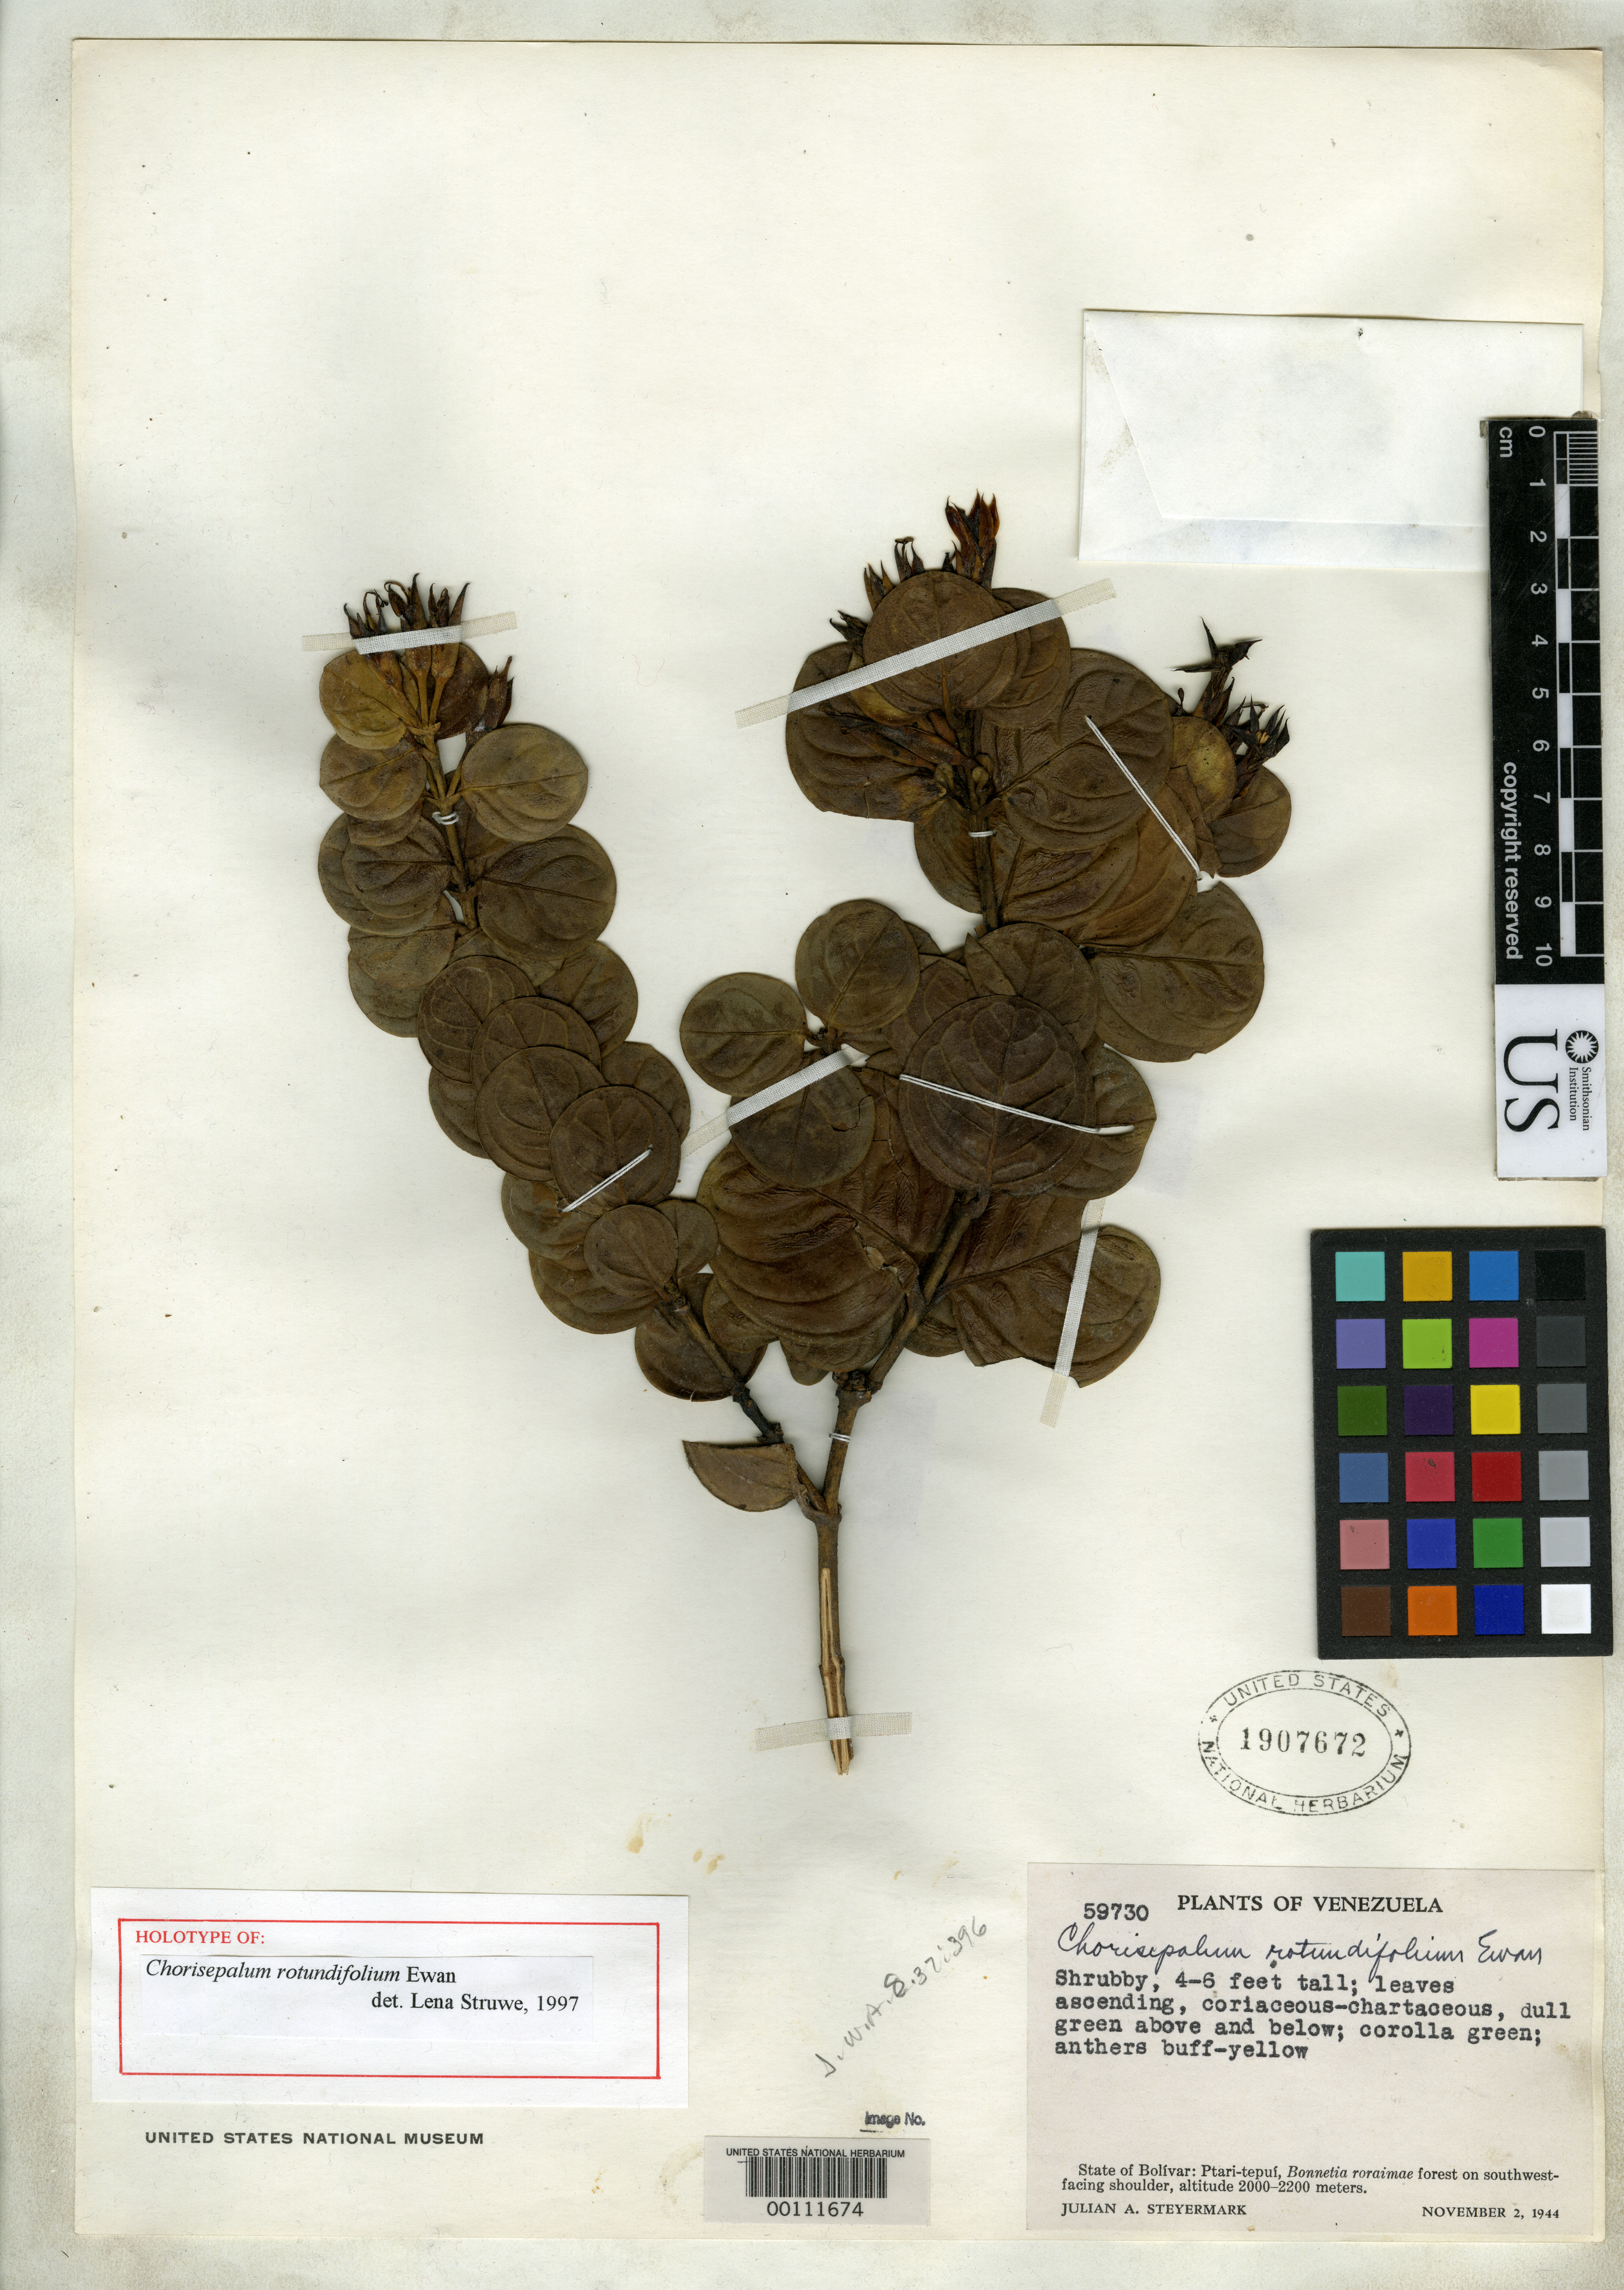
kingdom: Plantae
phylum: Tracheophyta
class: Magnoliopsida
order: Gentianales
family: Gentianaceae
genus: Chorisepalum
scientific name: Chorisepalum rotundifolium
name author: Ewan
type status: Holotype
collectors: J. Steyermark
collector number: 59730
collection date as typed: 02 Nov 1944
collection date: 1944-11-02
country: Venezuela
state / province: Bolivar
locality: Ptari-tepui, SW facing shoulder.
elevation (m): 2000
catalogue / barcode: US 1907672